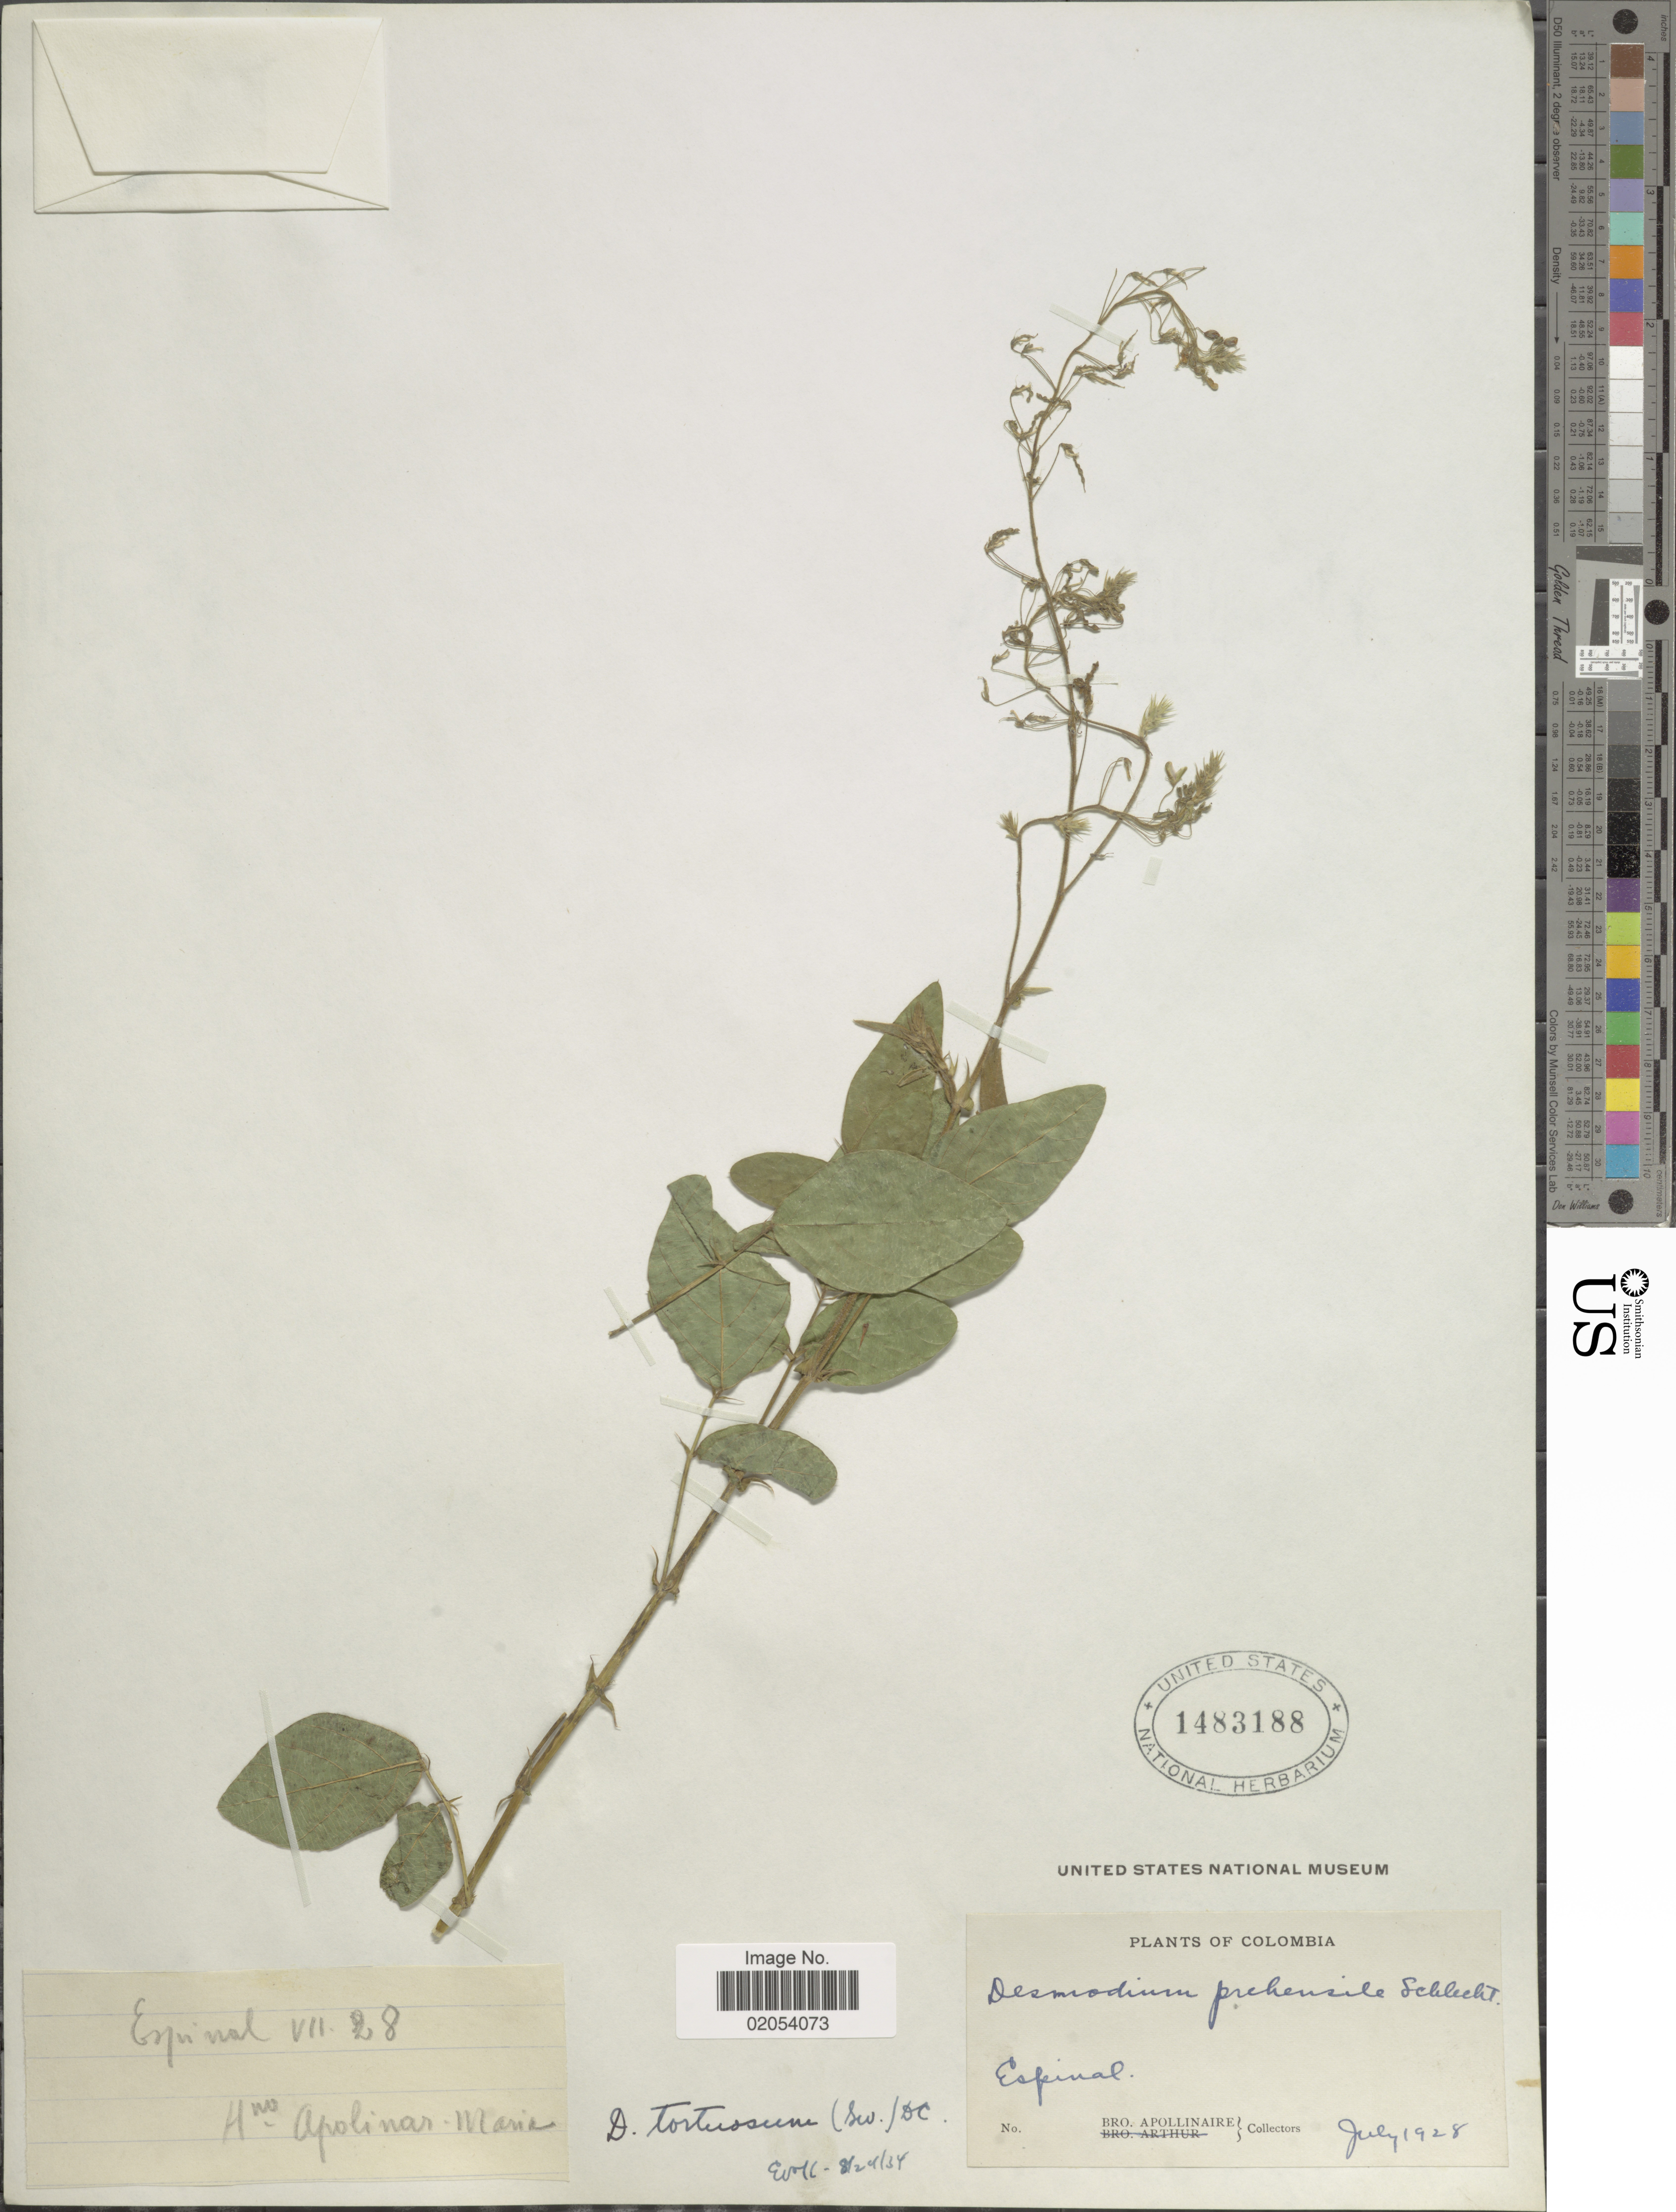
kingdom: Plantae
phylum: Tracheophyta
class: Magnoliopsida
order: Fabales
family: Fabaceae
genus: Desmodium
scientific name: Desmodium tortuosum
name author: (Sw.) DC.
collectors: Bro. Apollinaire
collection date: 1928-07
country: Colombia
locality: Espinal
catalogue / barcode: US 1483188